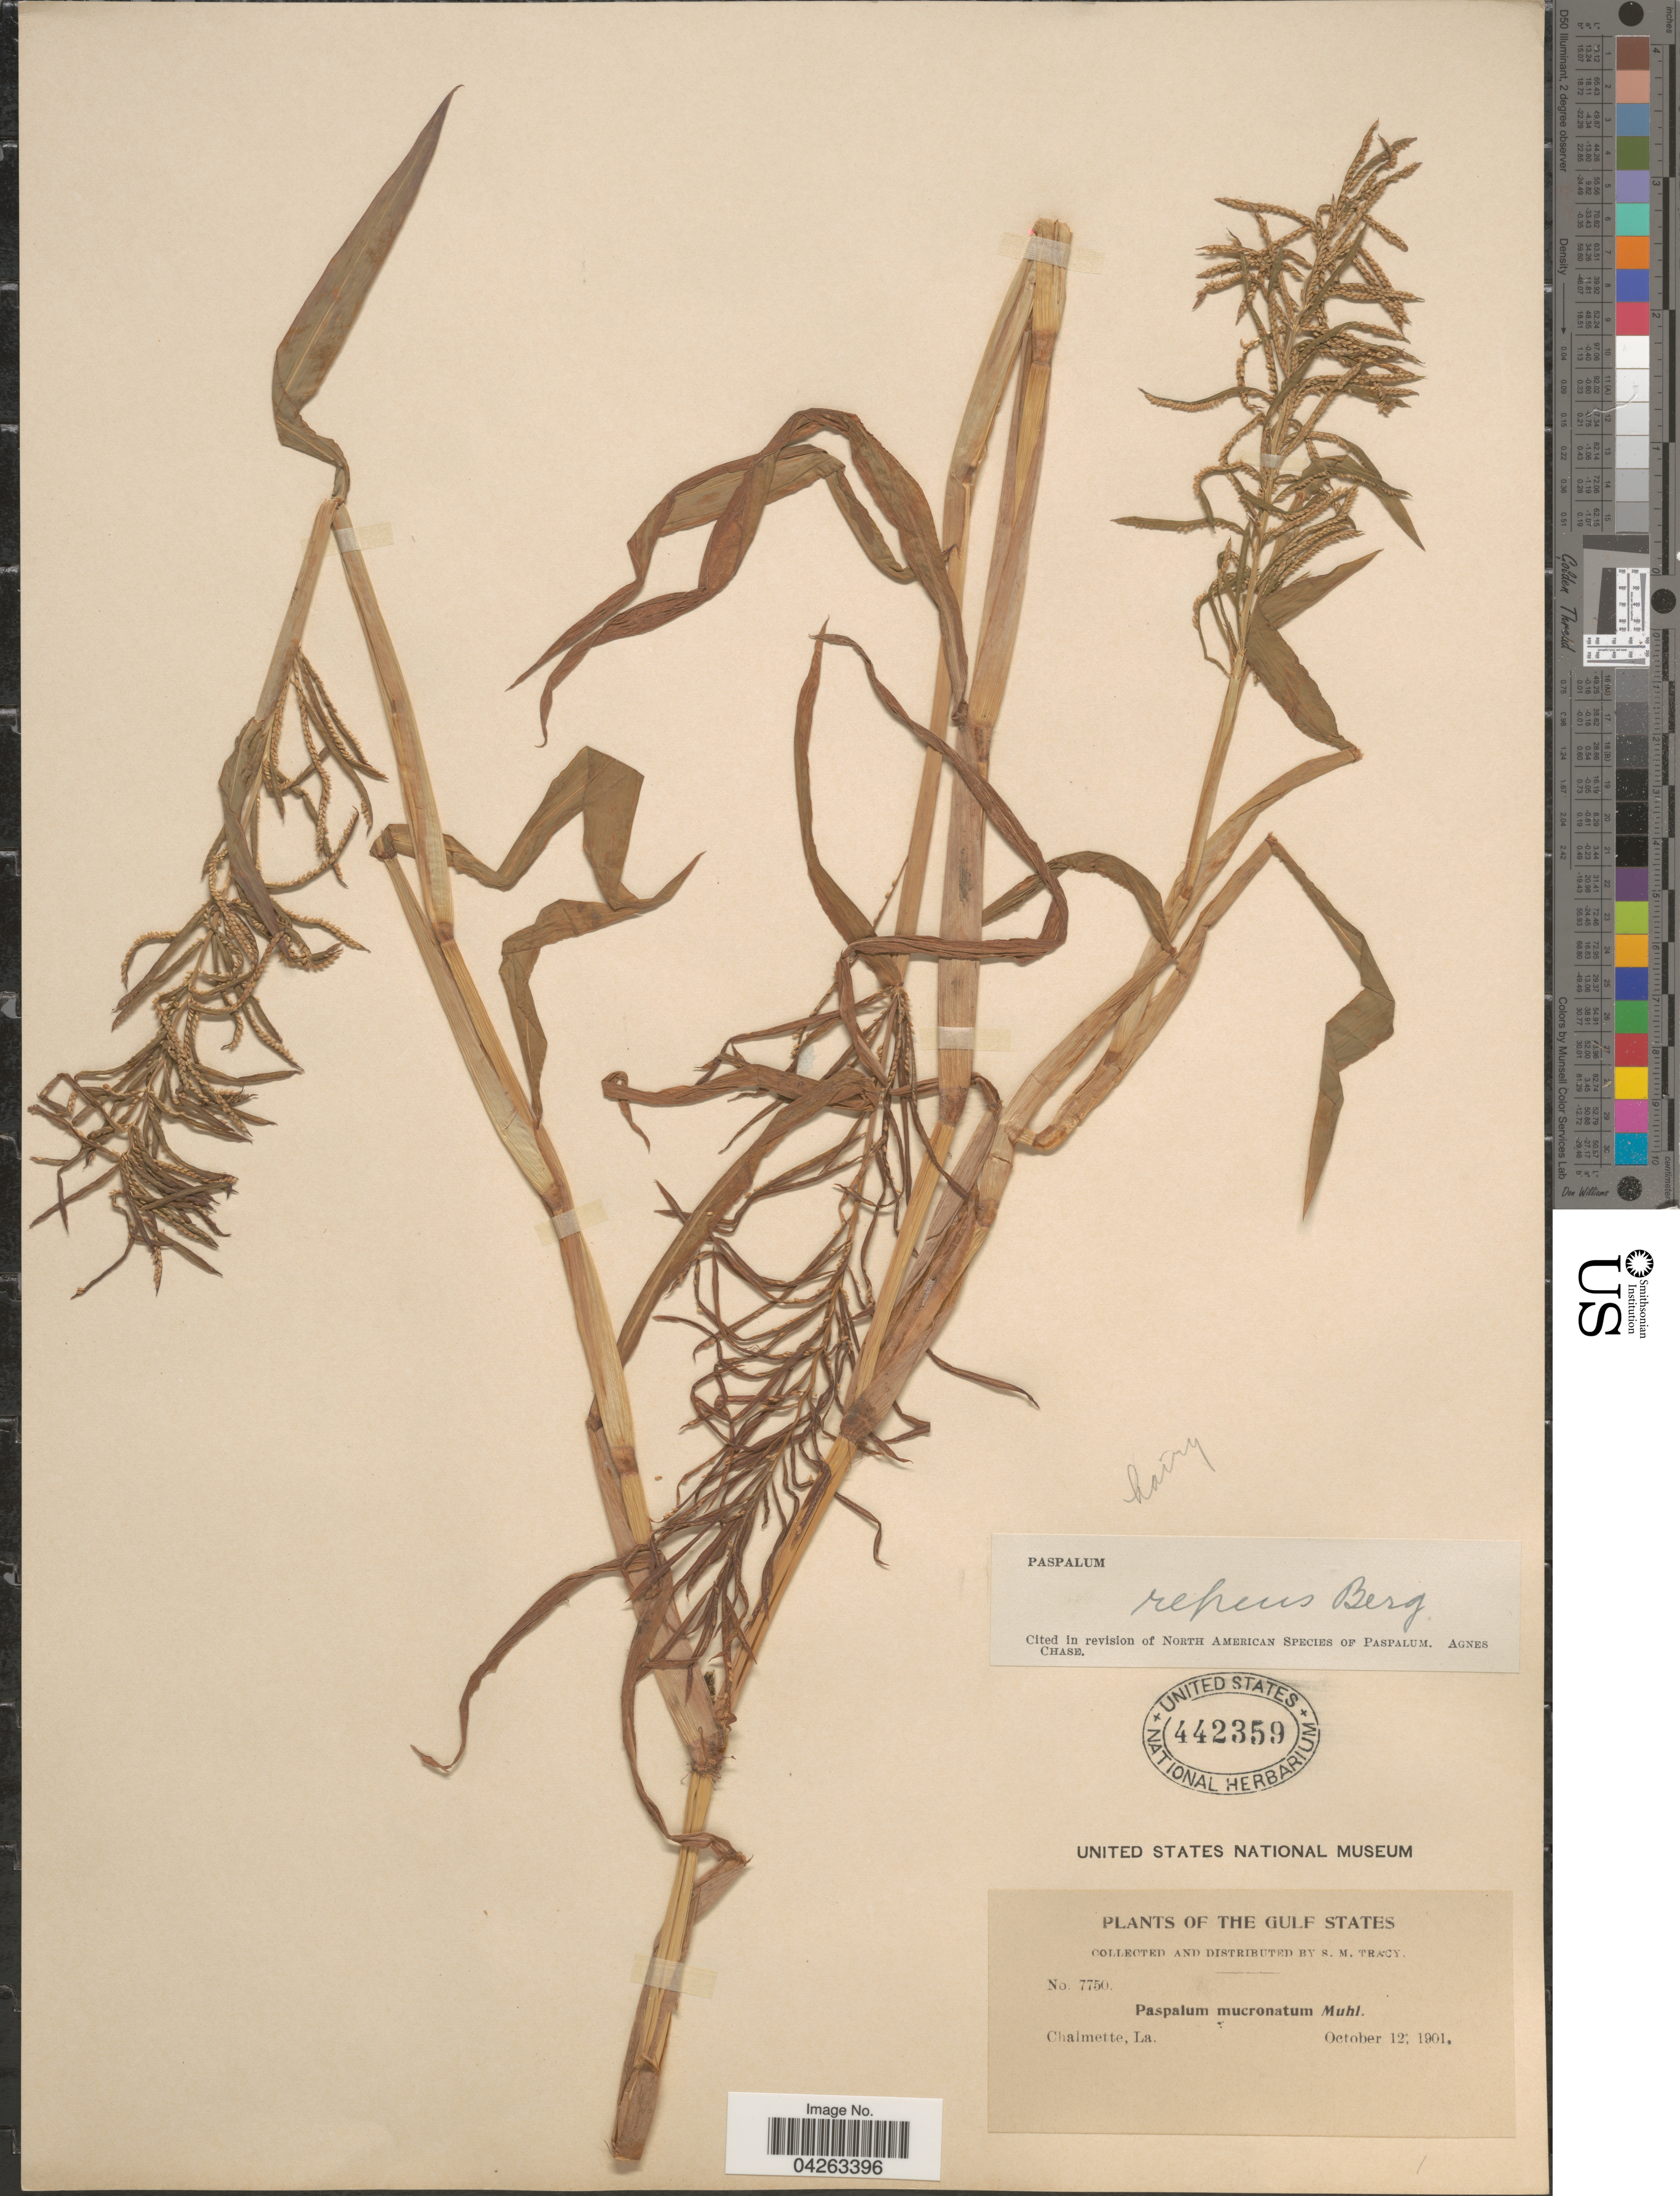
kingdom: Plantae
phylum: Tracheophyta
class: Liliopsida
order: Poales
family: Poaceae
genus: Paspalum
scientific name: Paspalum repens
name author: P.J. Bergius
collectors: S. M. Tracy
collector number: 7750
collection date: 1901-10-12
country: United States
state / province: Louisiana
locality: The Gulf States. Chalmette.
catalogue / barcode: US 442359